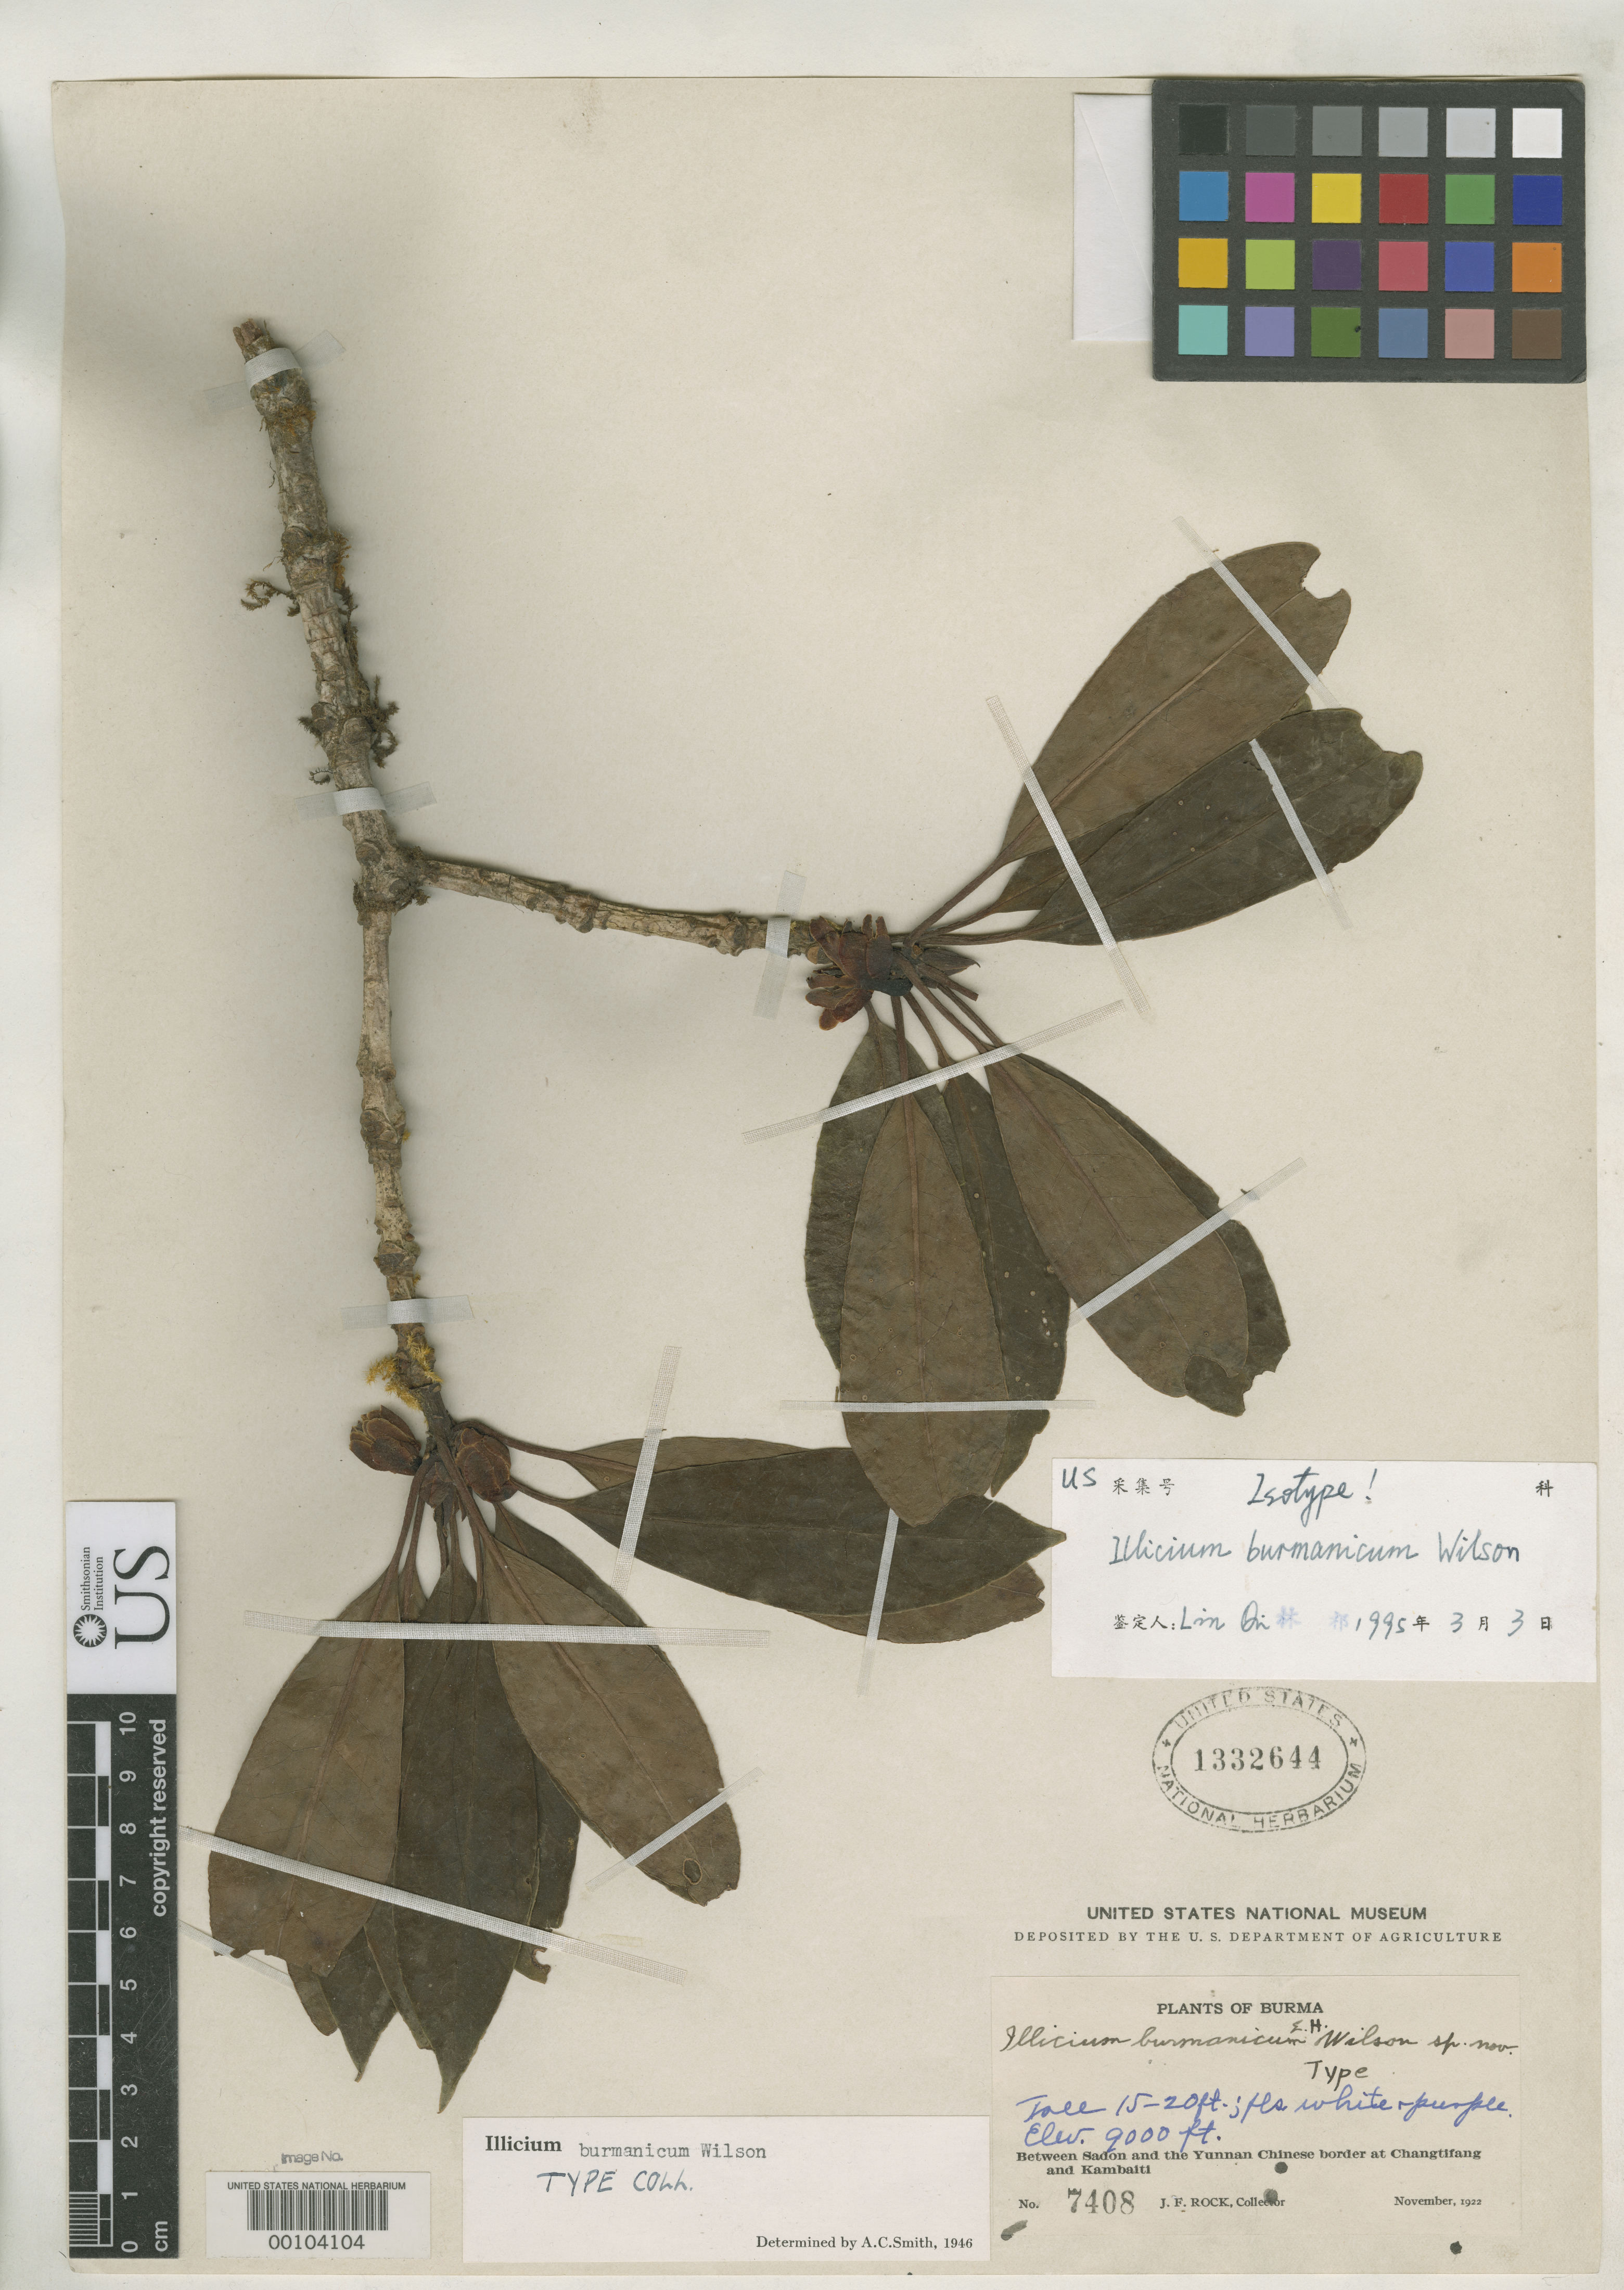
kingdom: Plantae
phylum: Tracheophyta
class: Magnoliopsida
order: Austrobaileyales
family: Schisandraceae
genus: Illicium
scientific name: Illicium burmanicum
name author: E.H. Wilson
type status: Isotype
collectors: J. F. Rock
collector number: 7408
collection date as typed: Nov 1922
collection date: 1922-11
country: Myanmar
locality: Between Sadon & Yunnan border at Changtifang & Kambaiti.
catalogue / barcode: US 1332644